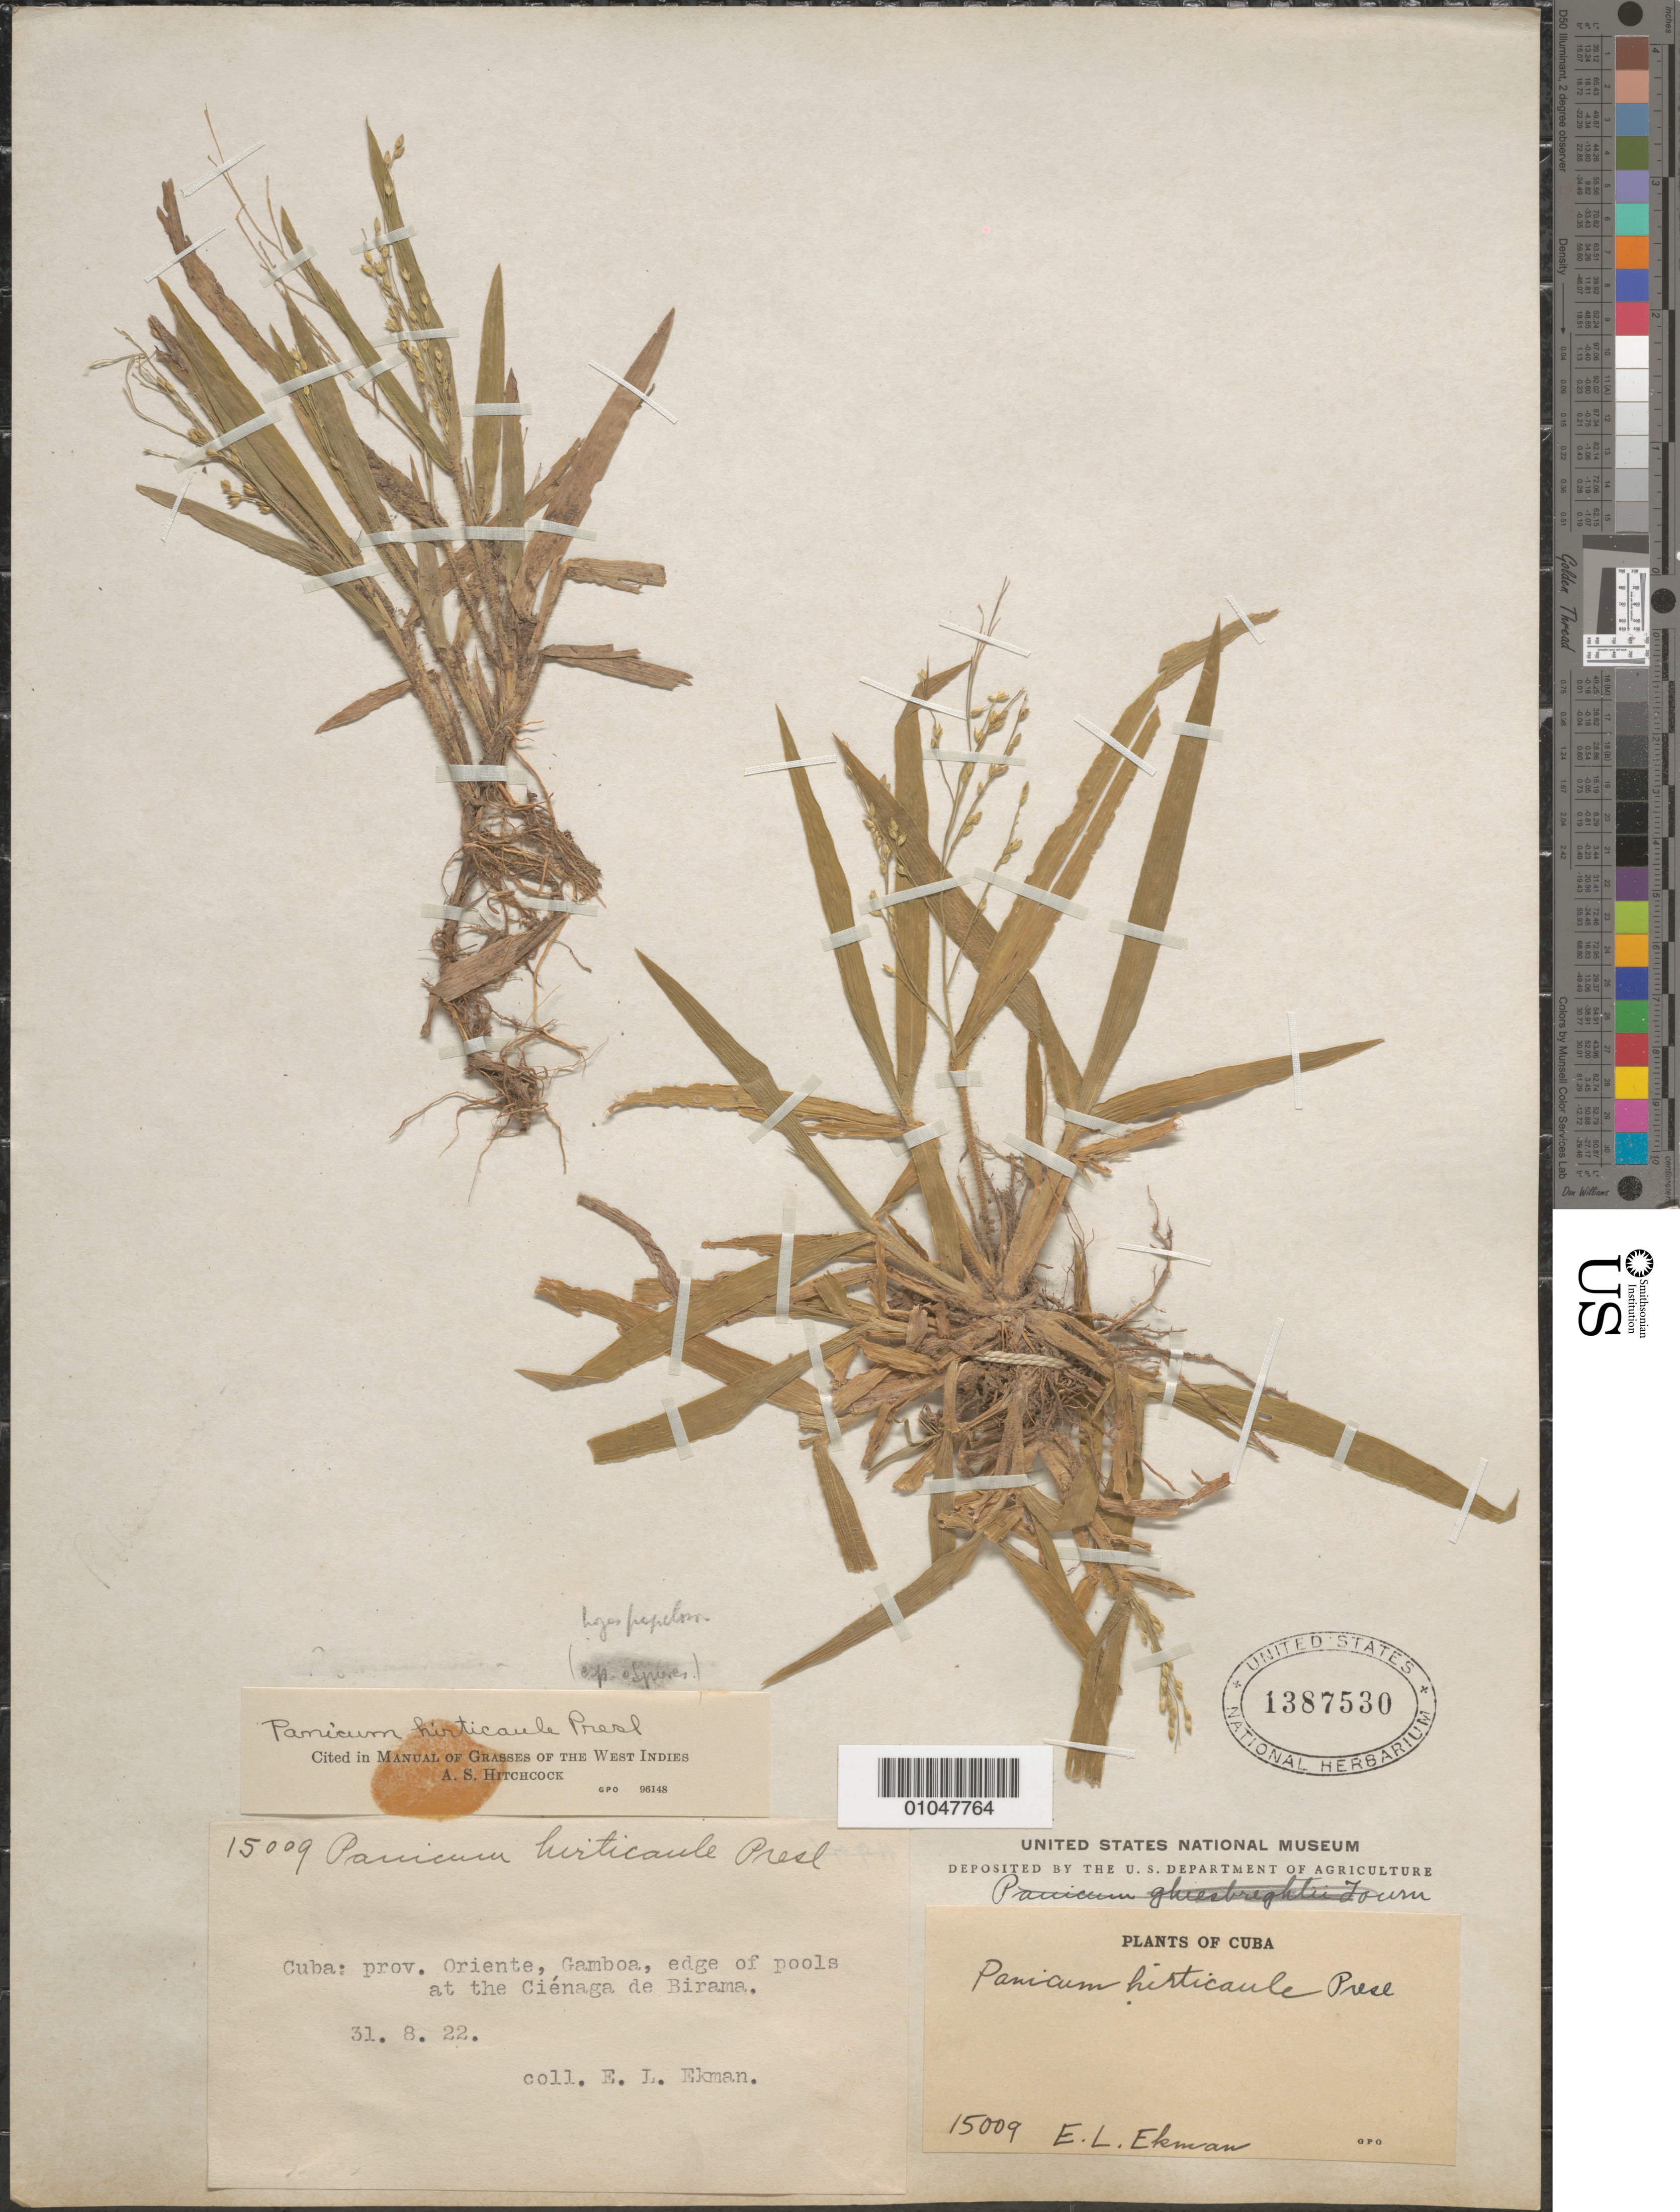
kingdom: Plantae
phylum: Tracheophyta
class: Liliopsida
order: Poales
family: Poaceae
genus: Panicum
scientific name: Panicum hirticaule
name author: J. Presl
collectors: E. L. Ekman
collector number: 15009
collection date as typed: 31 Aug 1922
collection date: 1922-08-31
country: Cuba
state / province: Oriente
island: Cuba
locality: Gamboa, edge of pools at the Cienaga de Birama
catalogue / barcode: US 1387530